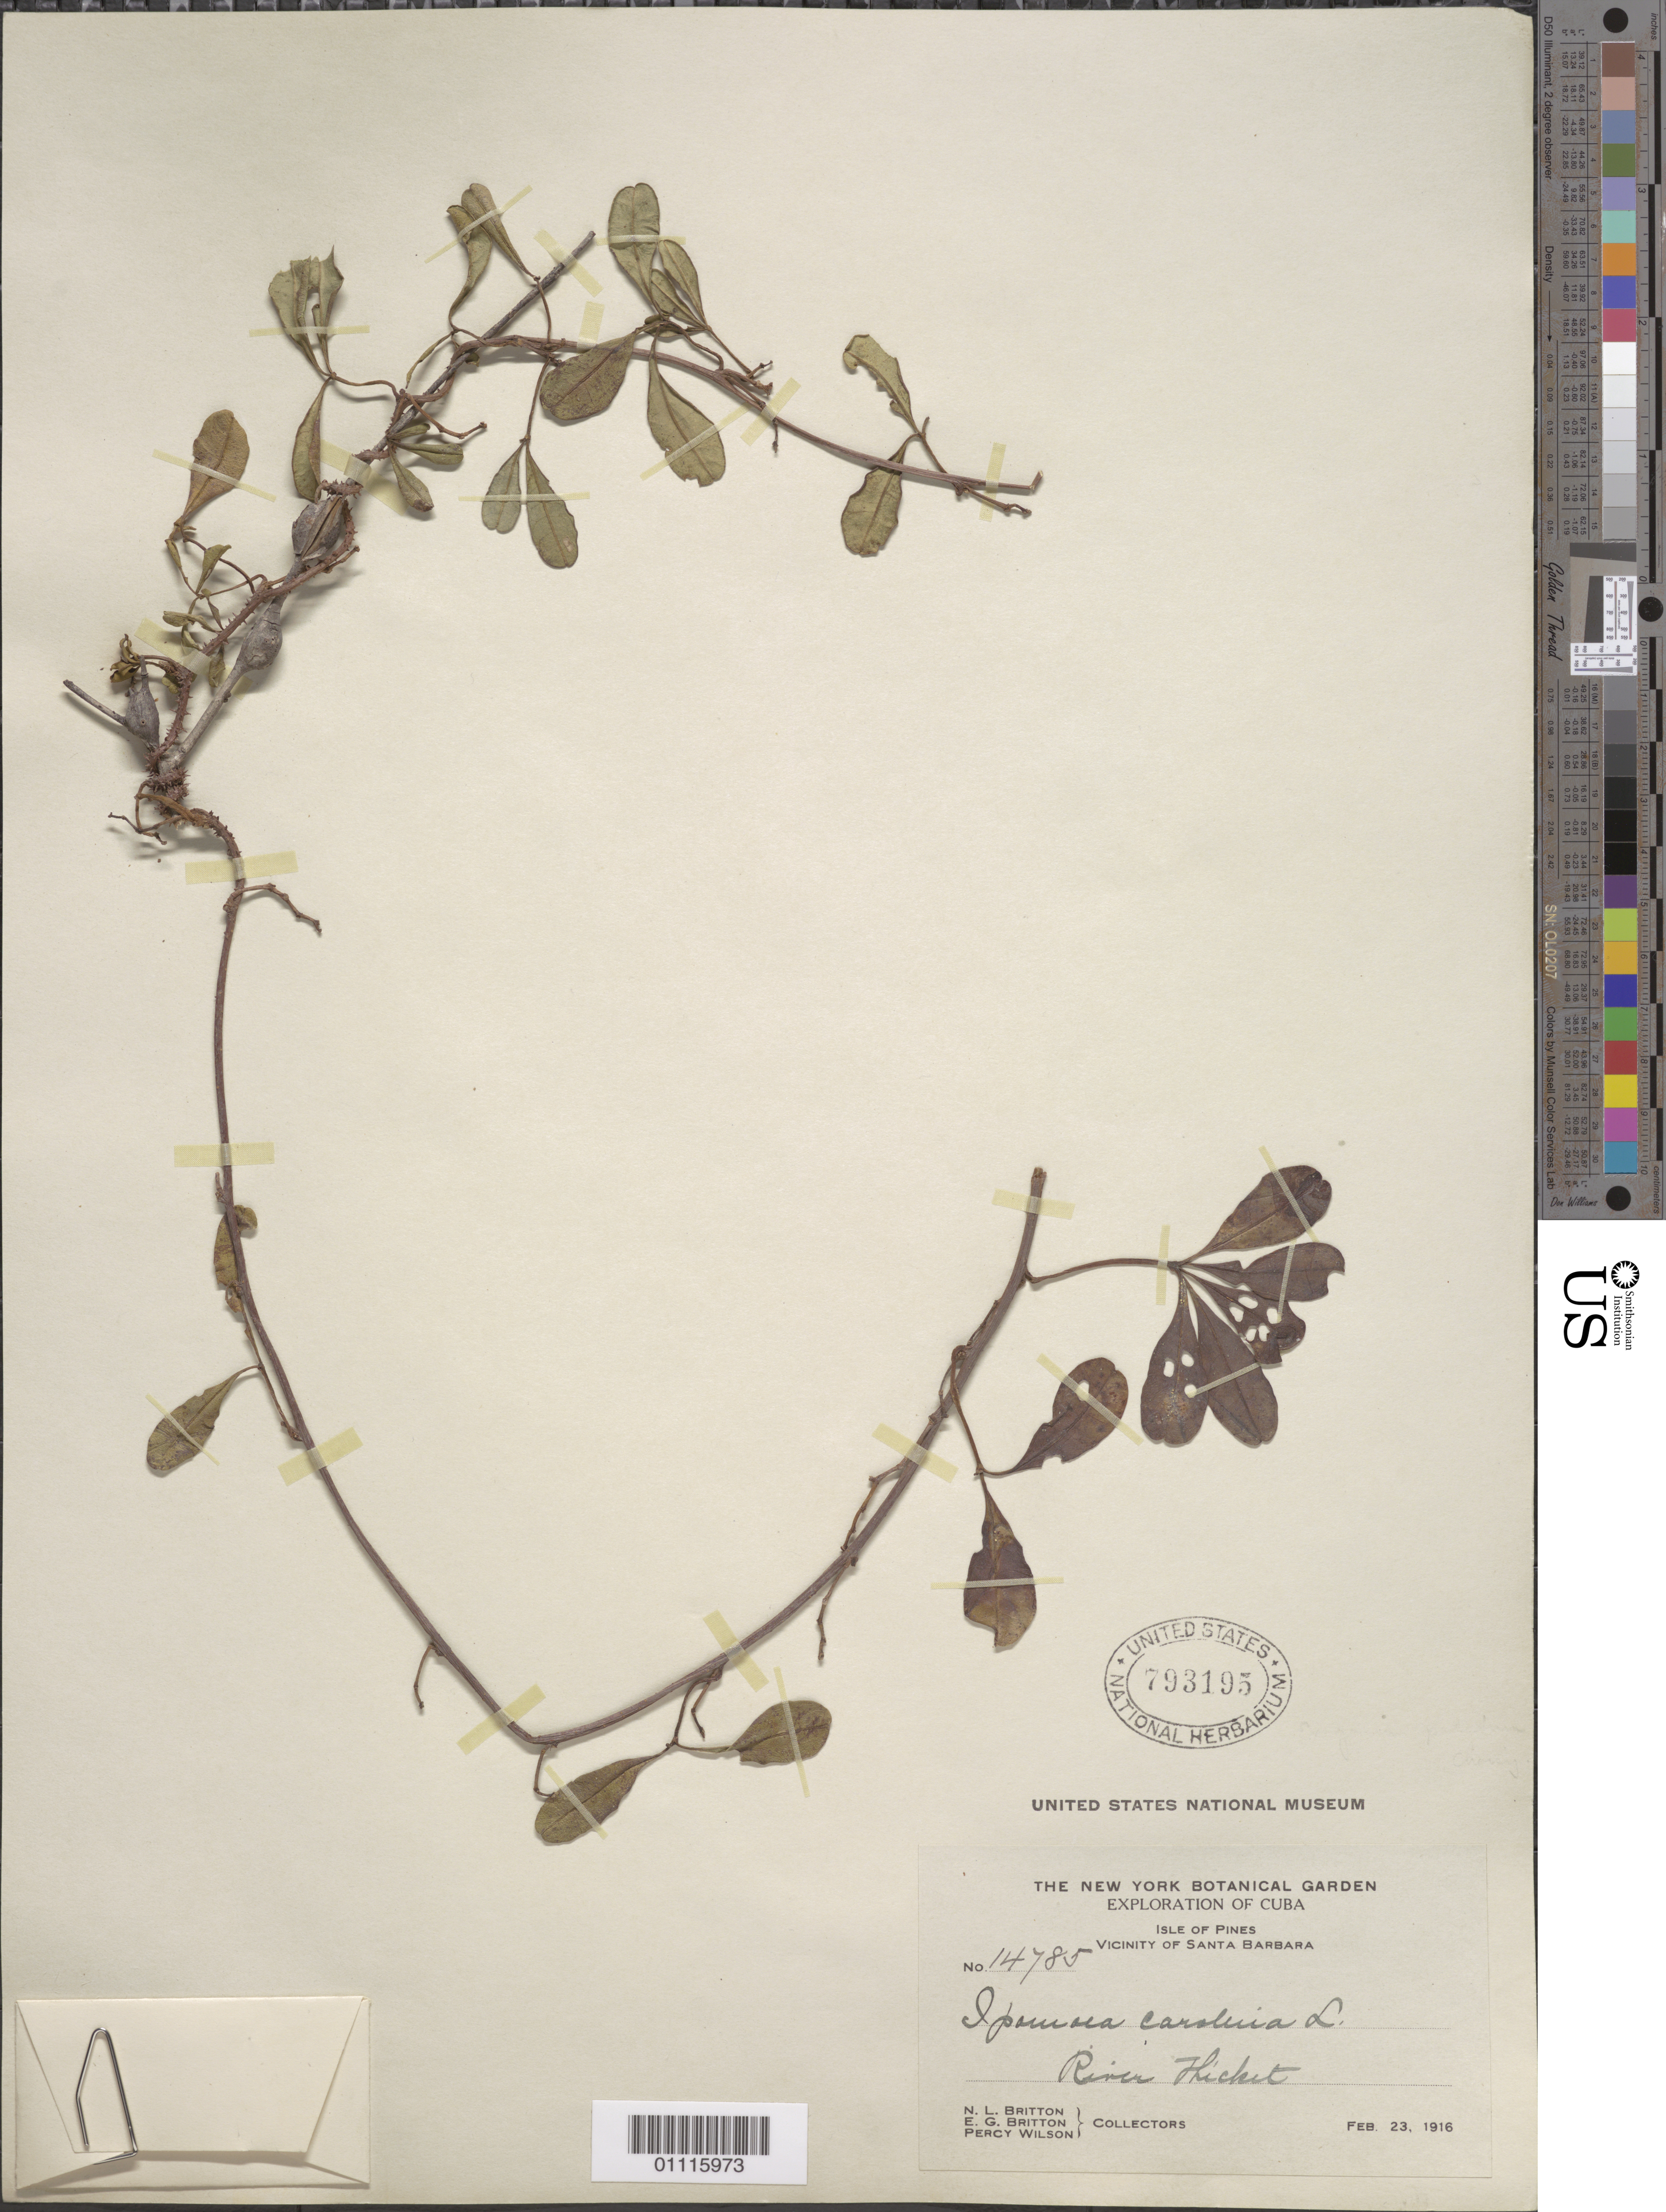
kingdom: Plantae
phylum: Tracheophyta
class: Magnoliopsida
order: Solanales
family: Convolvulaceae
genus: Ipomoea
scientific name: Ipomoea carolina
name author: L.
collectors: N. Britton, E. G. Britton & P. Wilson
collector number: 14785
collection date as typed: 23 Feb 1916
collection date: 1916-02-23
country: Cuba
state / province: Isla de La Juventud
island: Isla de la Juventud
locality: Vicinity of Santa Barbara River thicket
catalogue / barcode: US 793195